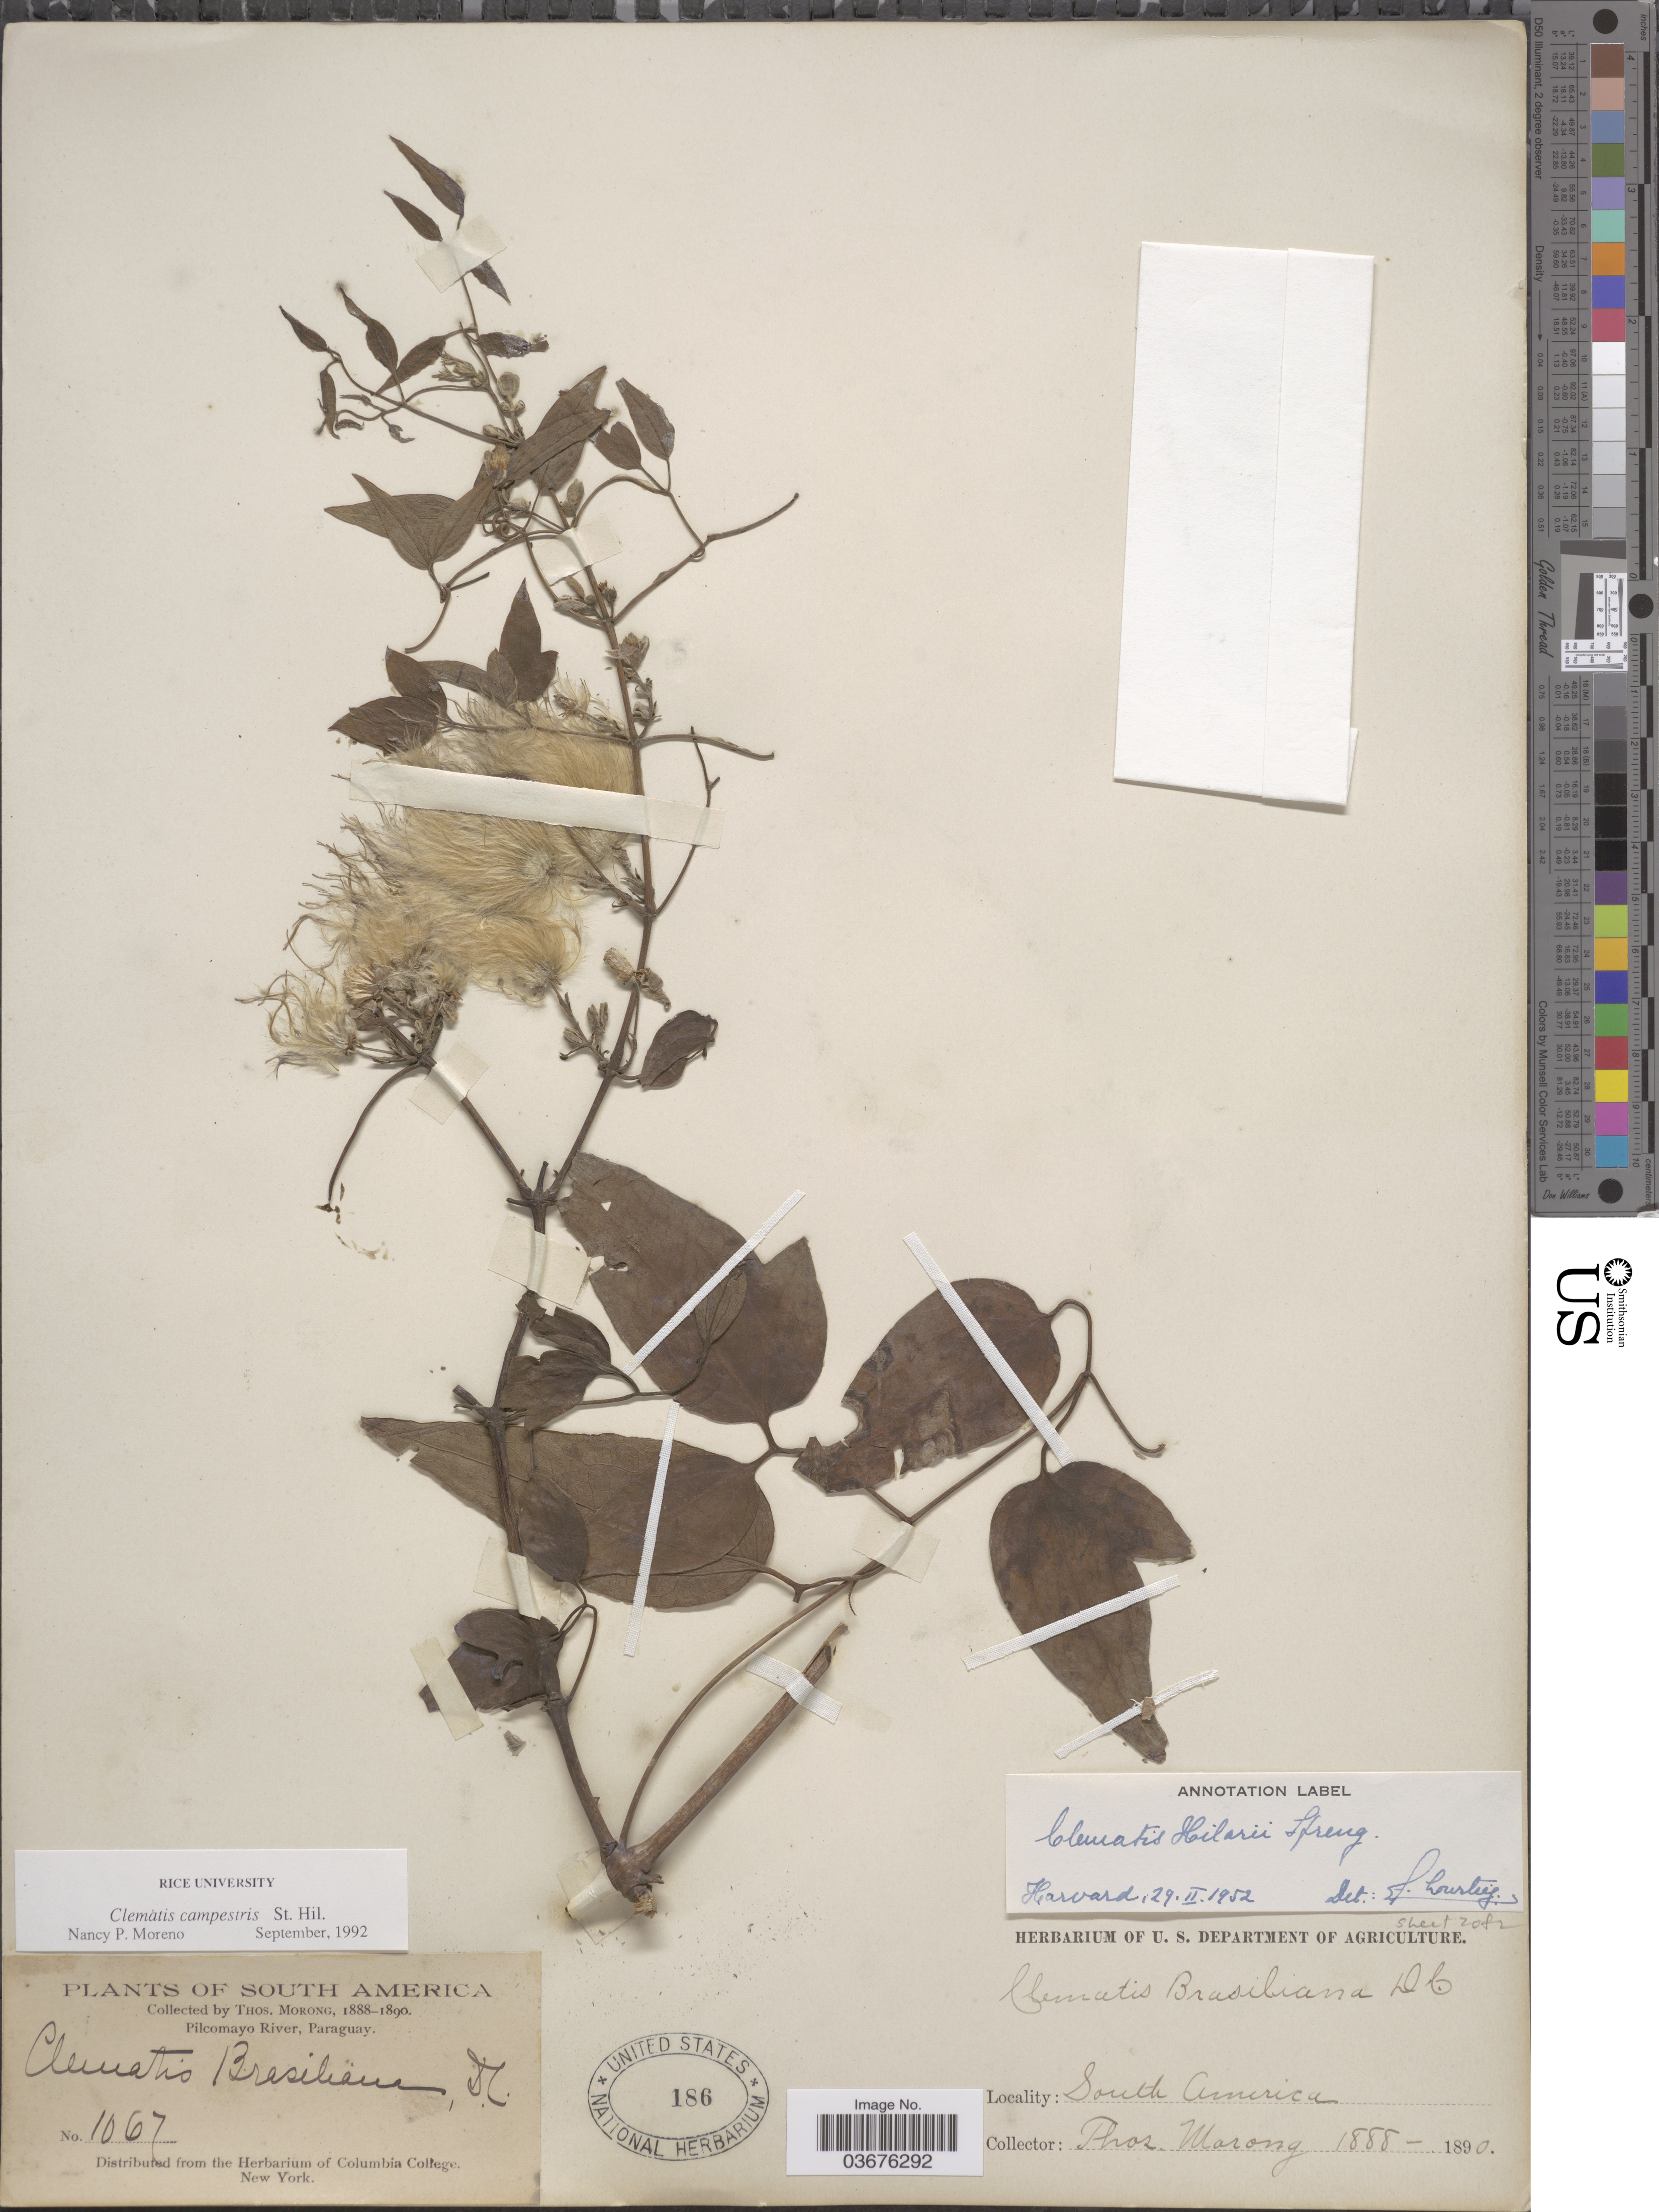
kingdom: Plantae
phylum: Tracheophyta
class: Magnoliopsida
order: Ranunculales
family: Ranunculaceae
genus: Clematis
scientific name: Clematis campestris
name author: A. St.-Hil.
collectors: ex herb. T. Morong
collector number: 1067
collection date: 1888/1890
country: Paraguay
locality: Pilcomayo River.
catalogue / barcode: US 186